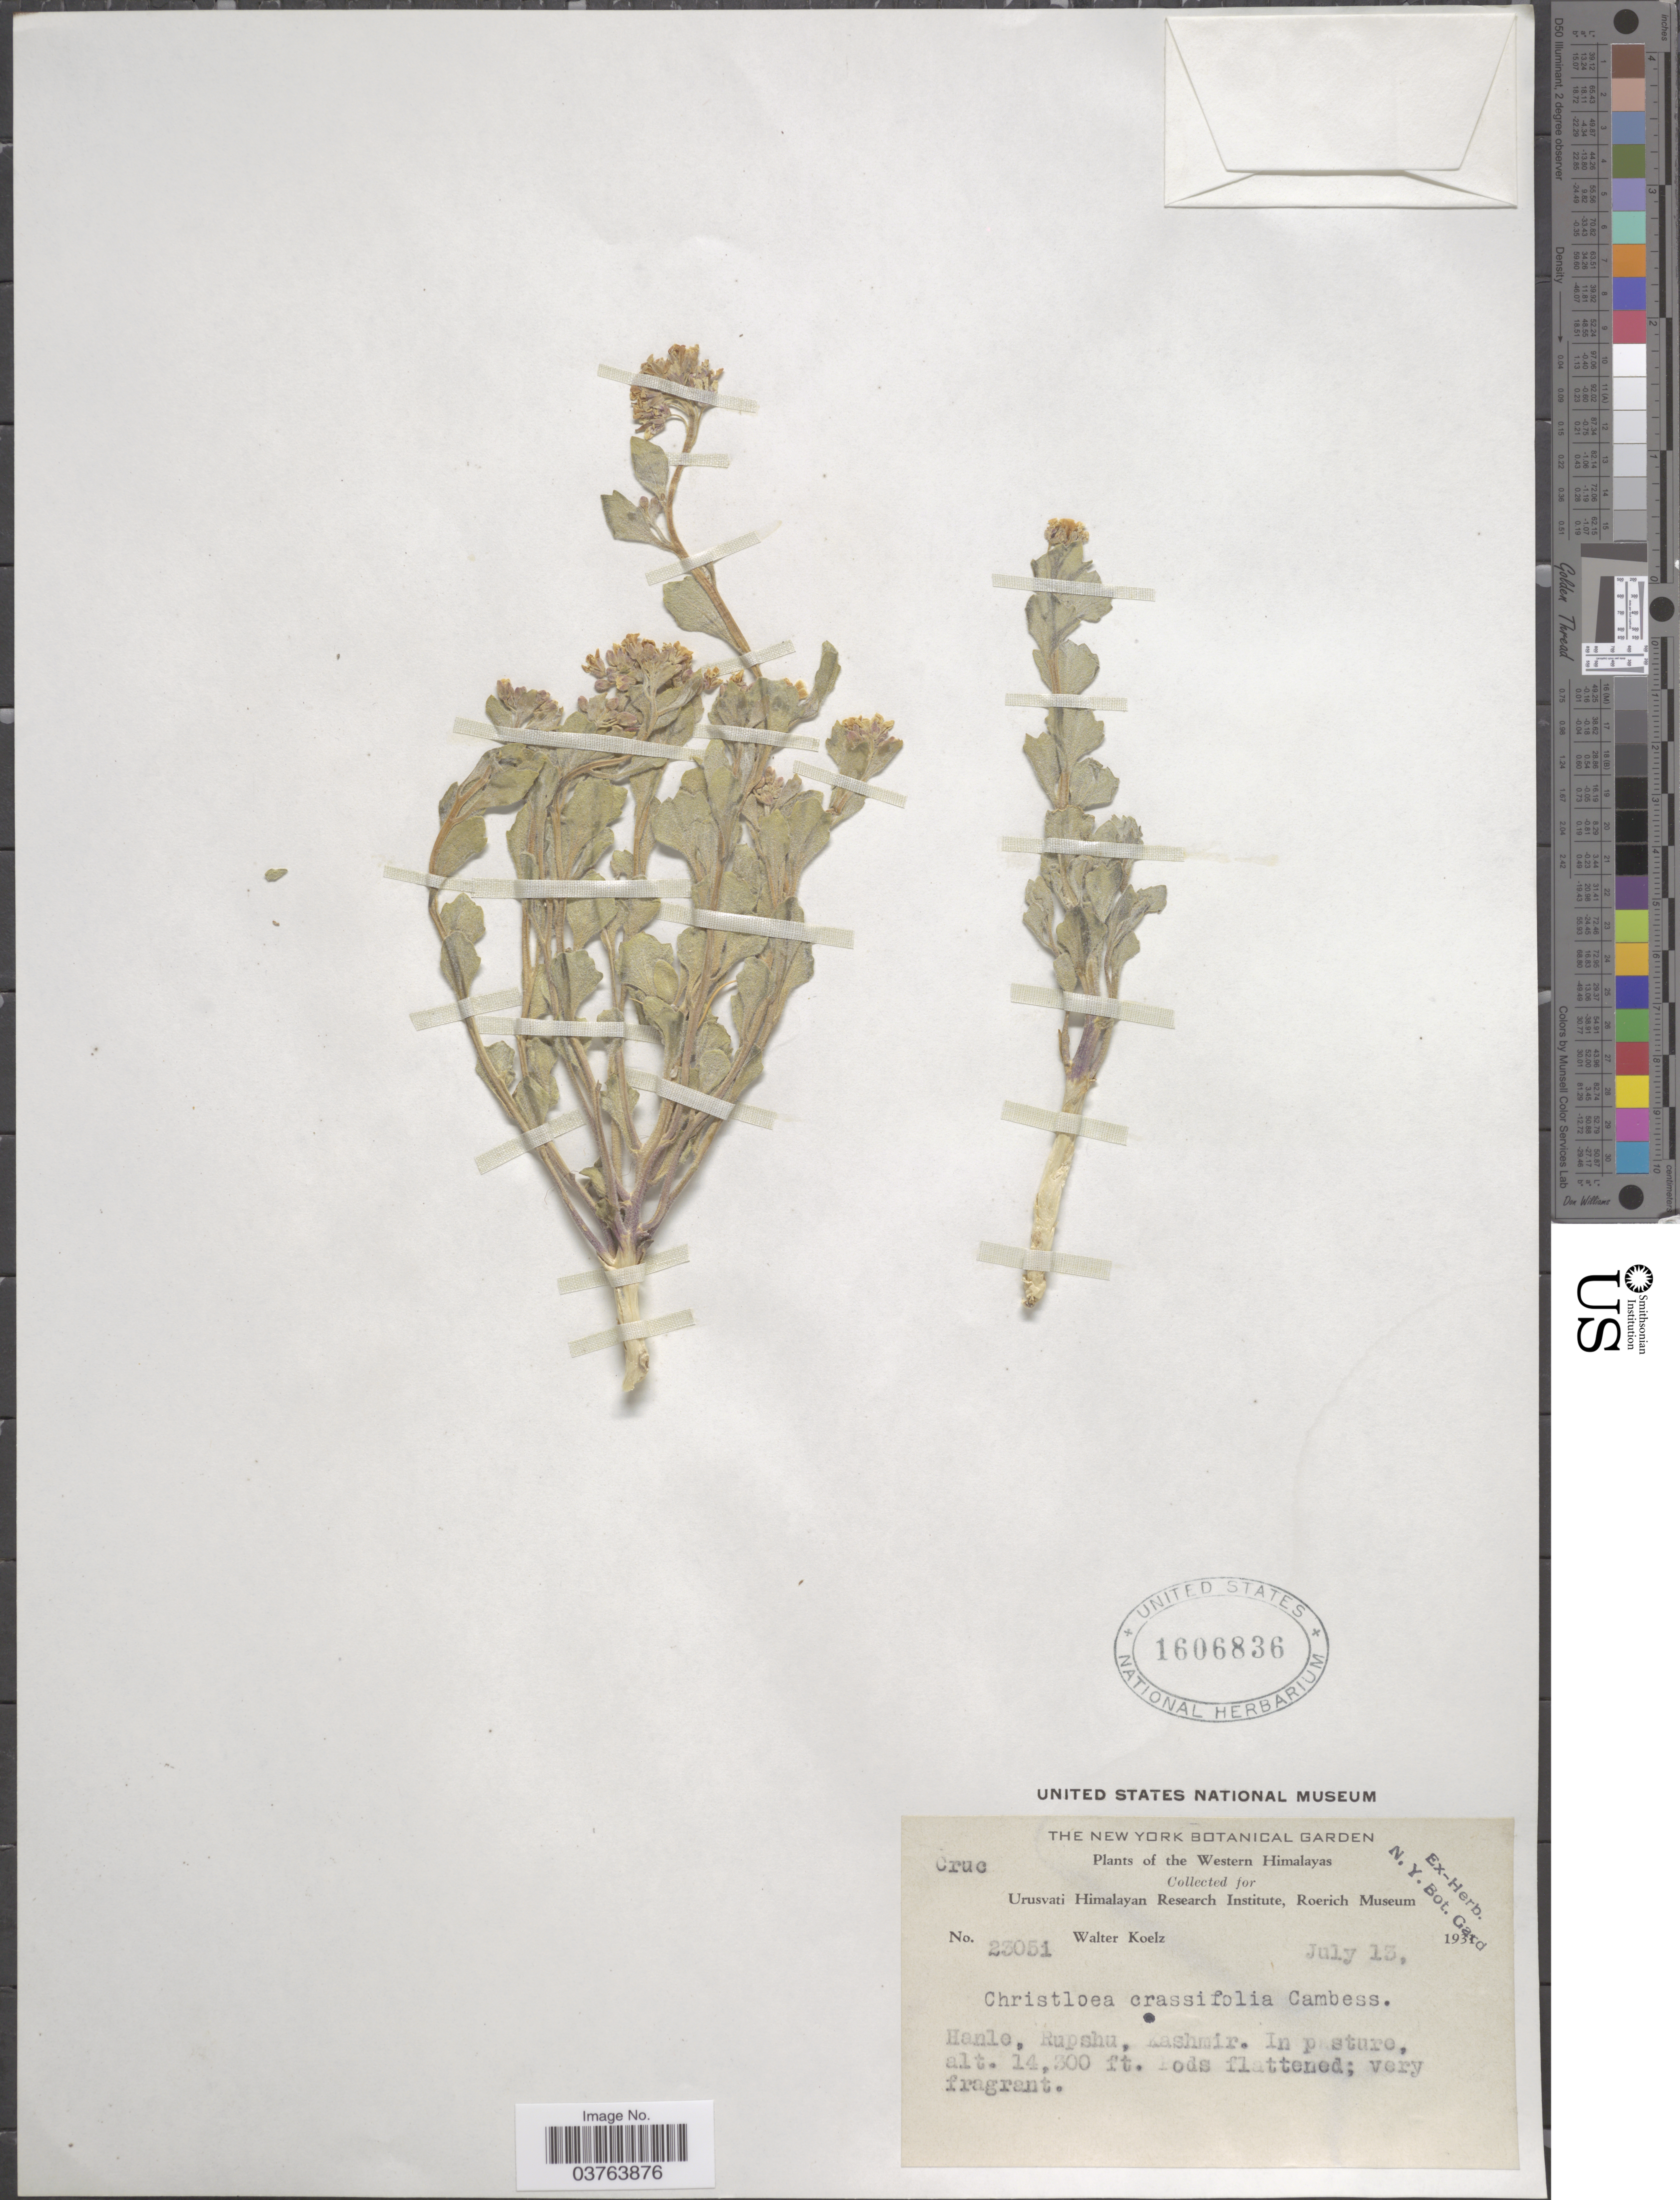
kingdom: Plantae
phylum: Tracheophyta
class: Magnoliopsida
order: Brassicales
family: Brassicaceae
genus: Christolea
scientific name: Christolea crassifolia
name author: Cambess.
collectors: W. N. Koelz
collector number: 23051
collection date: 1931-07-13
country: India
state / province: Jammu and Kashmir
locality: Western Himalayas. Hanle, Rupshu, Kashmir.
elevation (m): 4359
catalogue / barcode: US 1606836